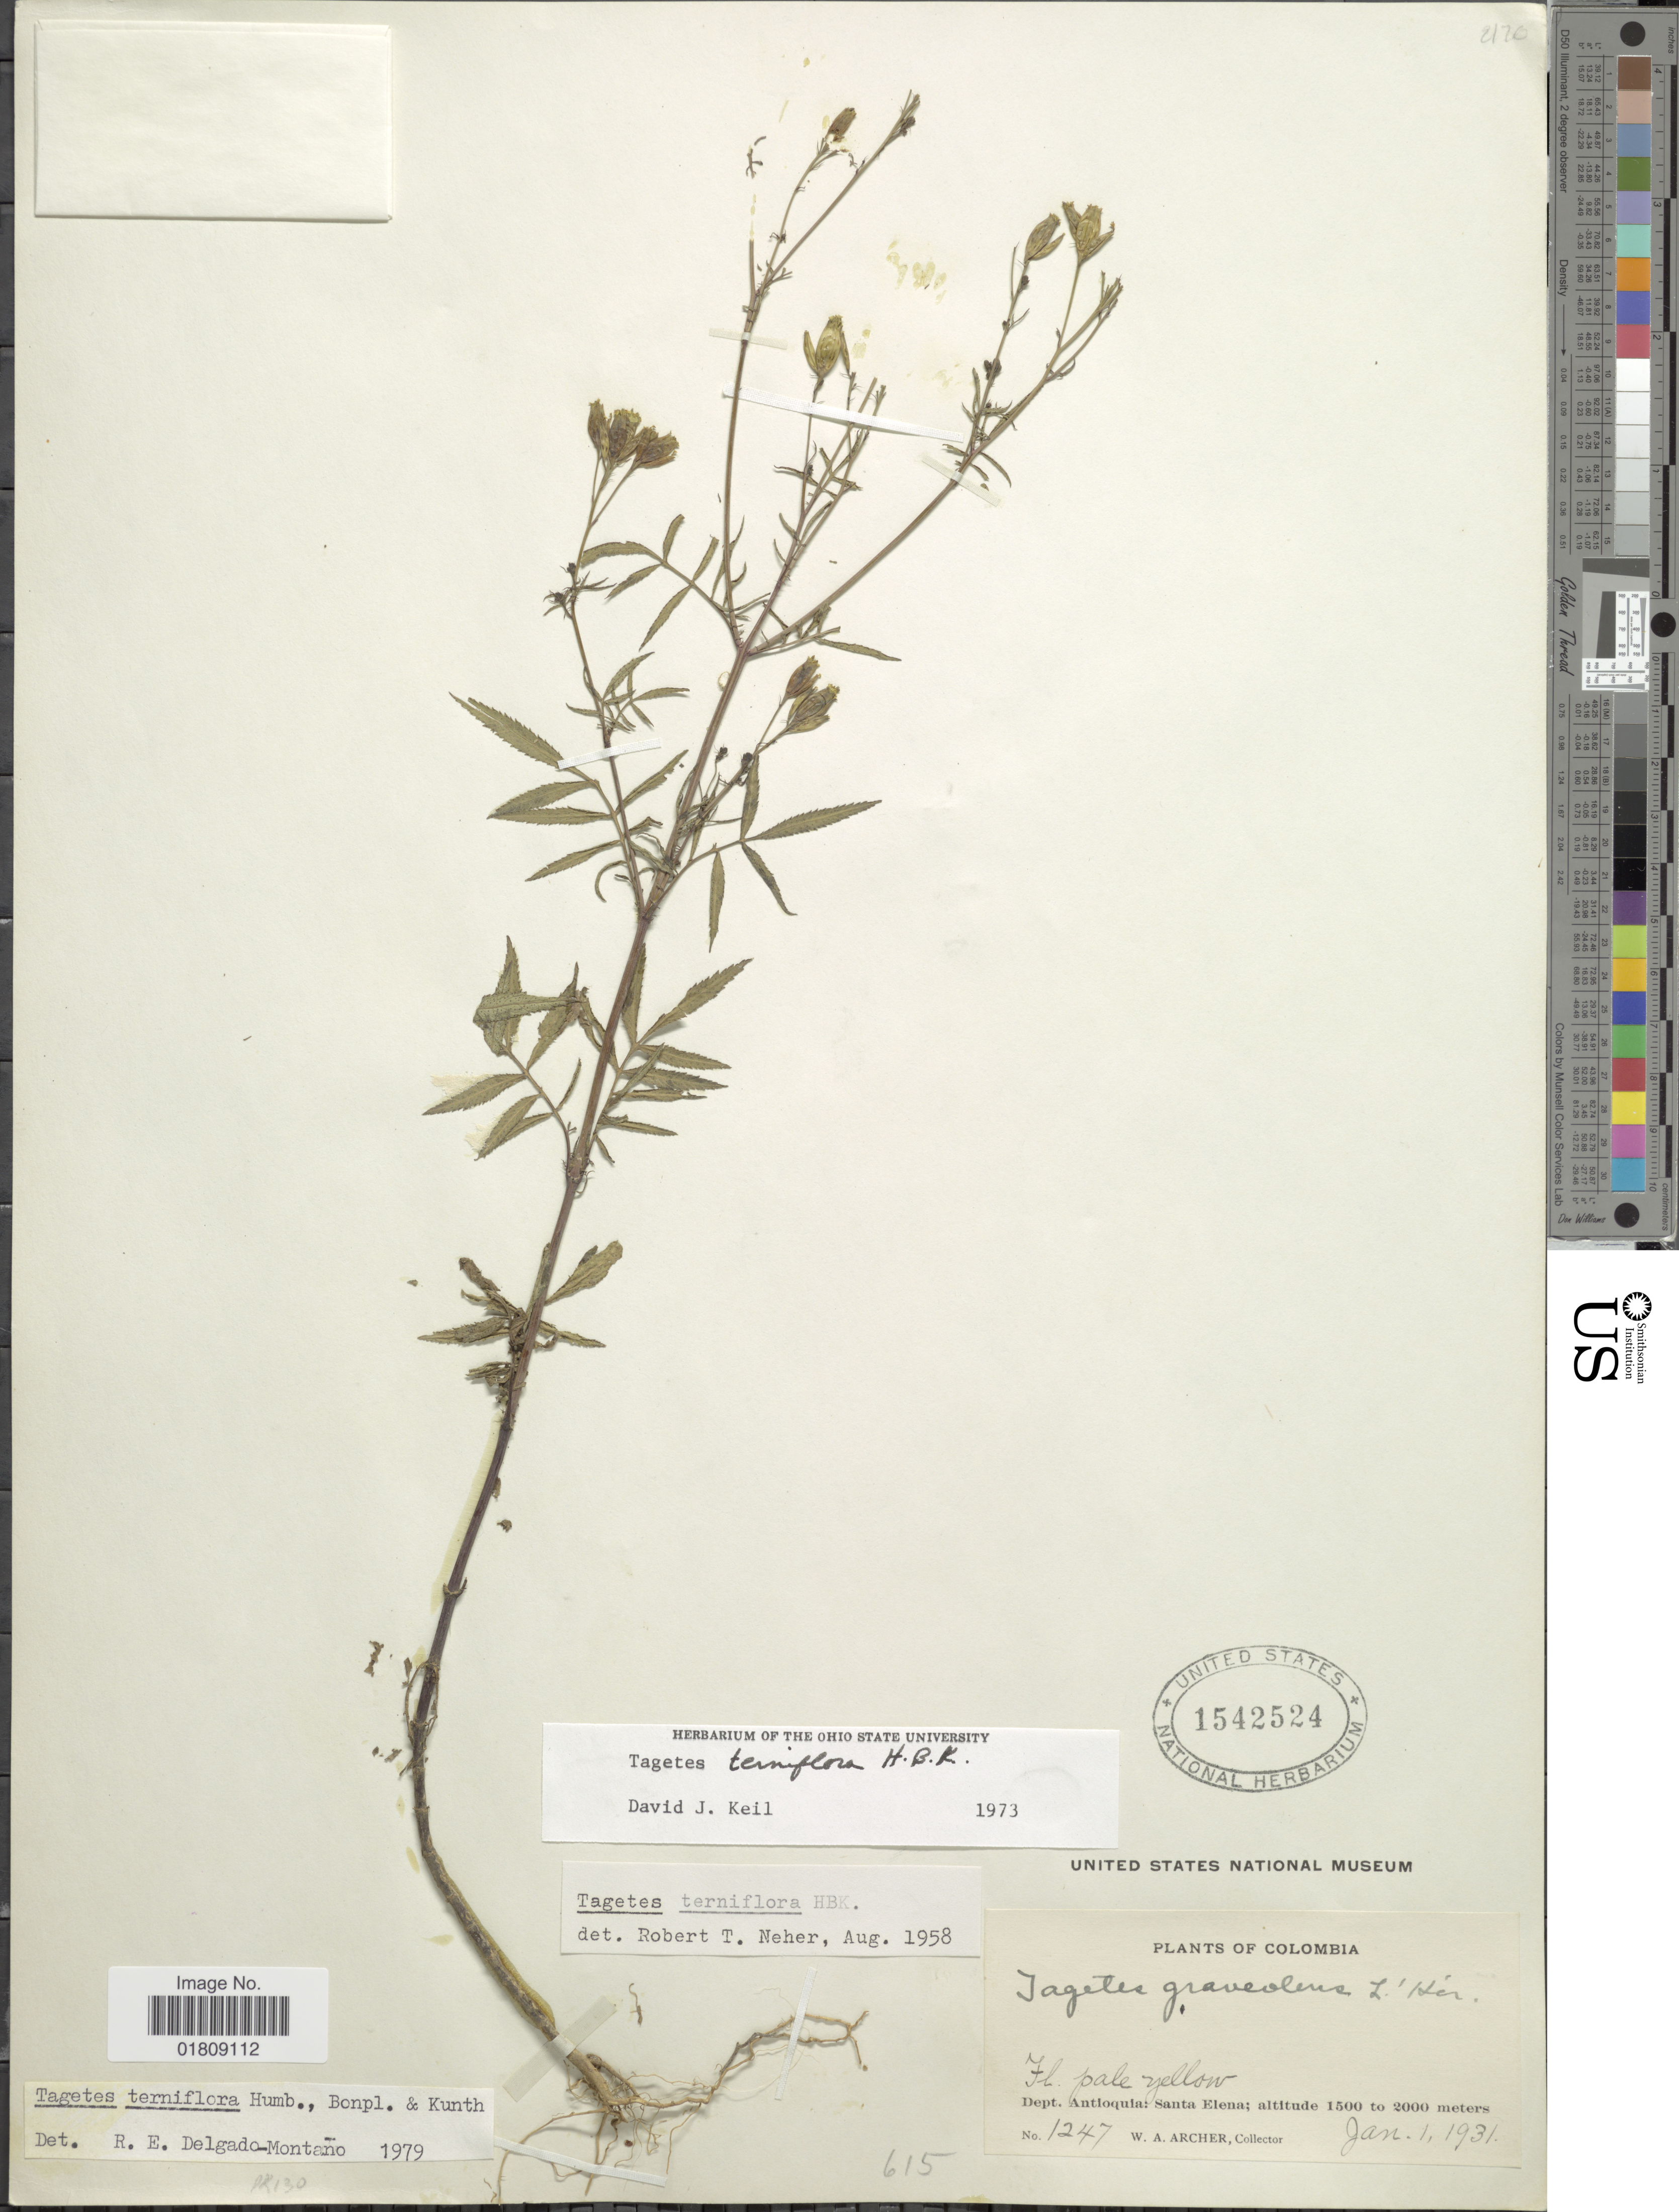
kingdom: Plantae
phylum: Tracheophyta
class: Magnoliopsida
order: Asterales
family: Asteraceae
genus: Tagetes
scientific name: Tagetes terniflora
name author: Kunth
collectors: W. A. Archer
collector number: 1247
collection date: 1931-01-01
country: Colombia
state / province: Antioquia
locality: Santa Elena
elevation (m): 1500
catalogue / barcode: US 1542524